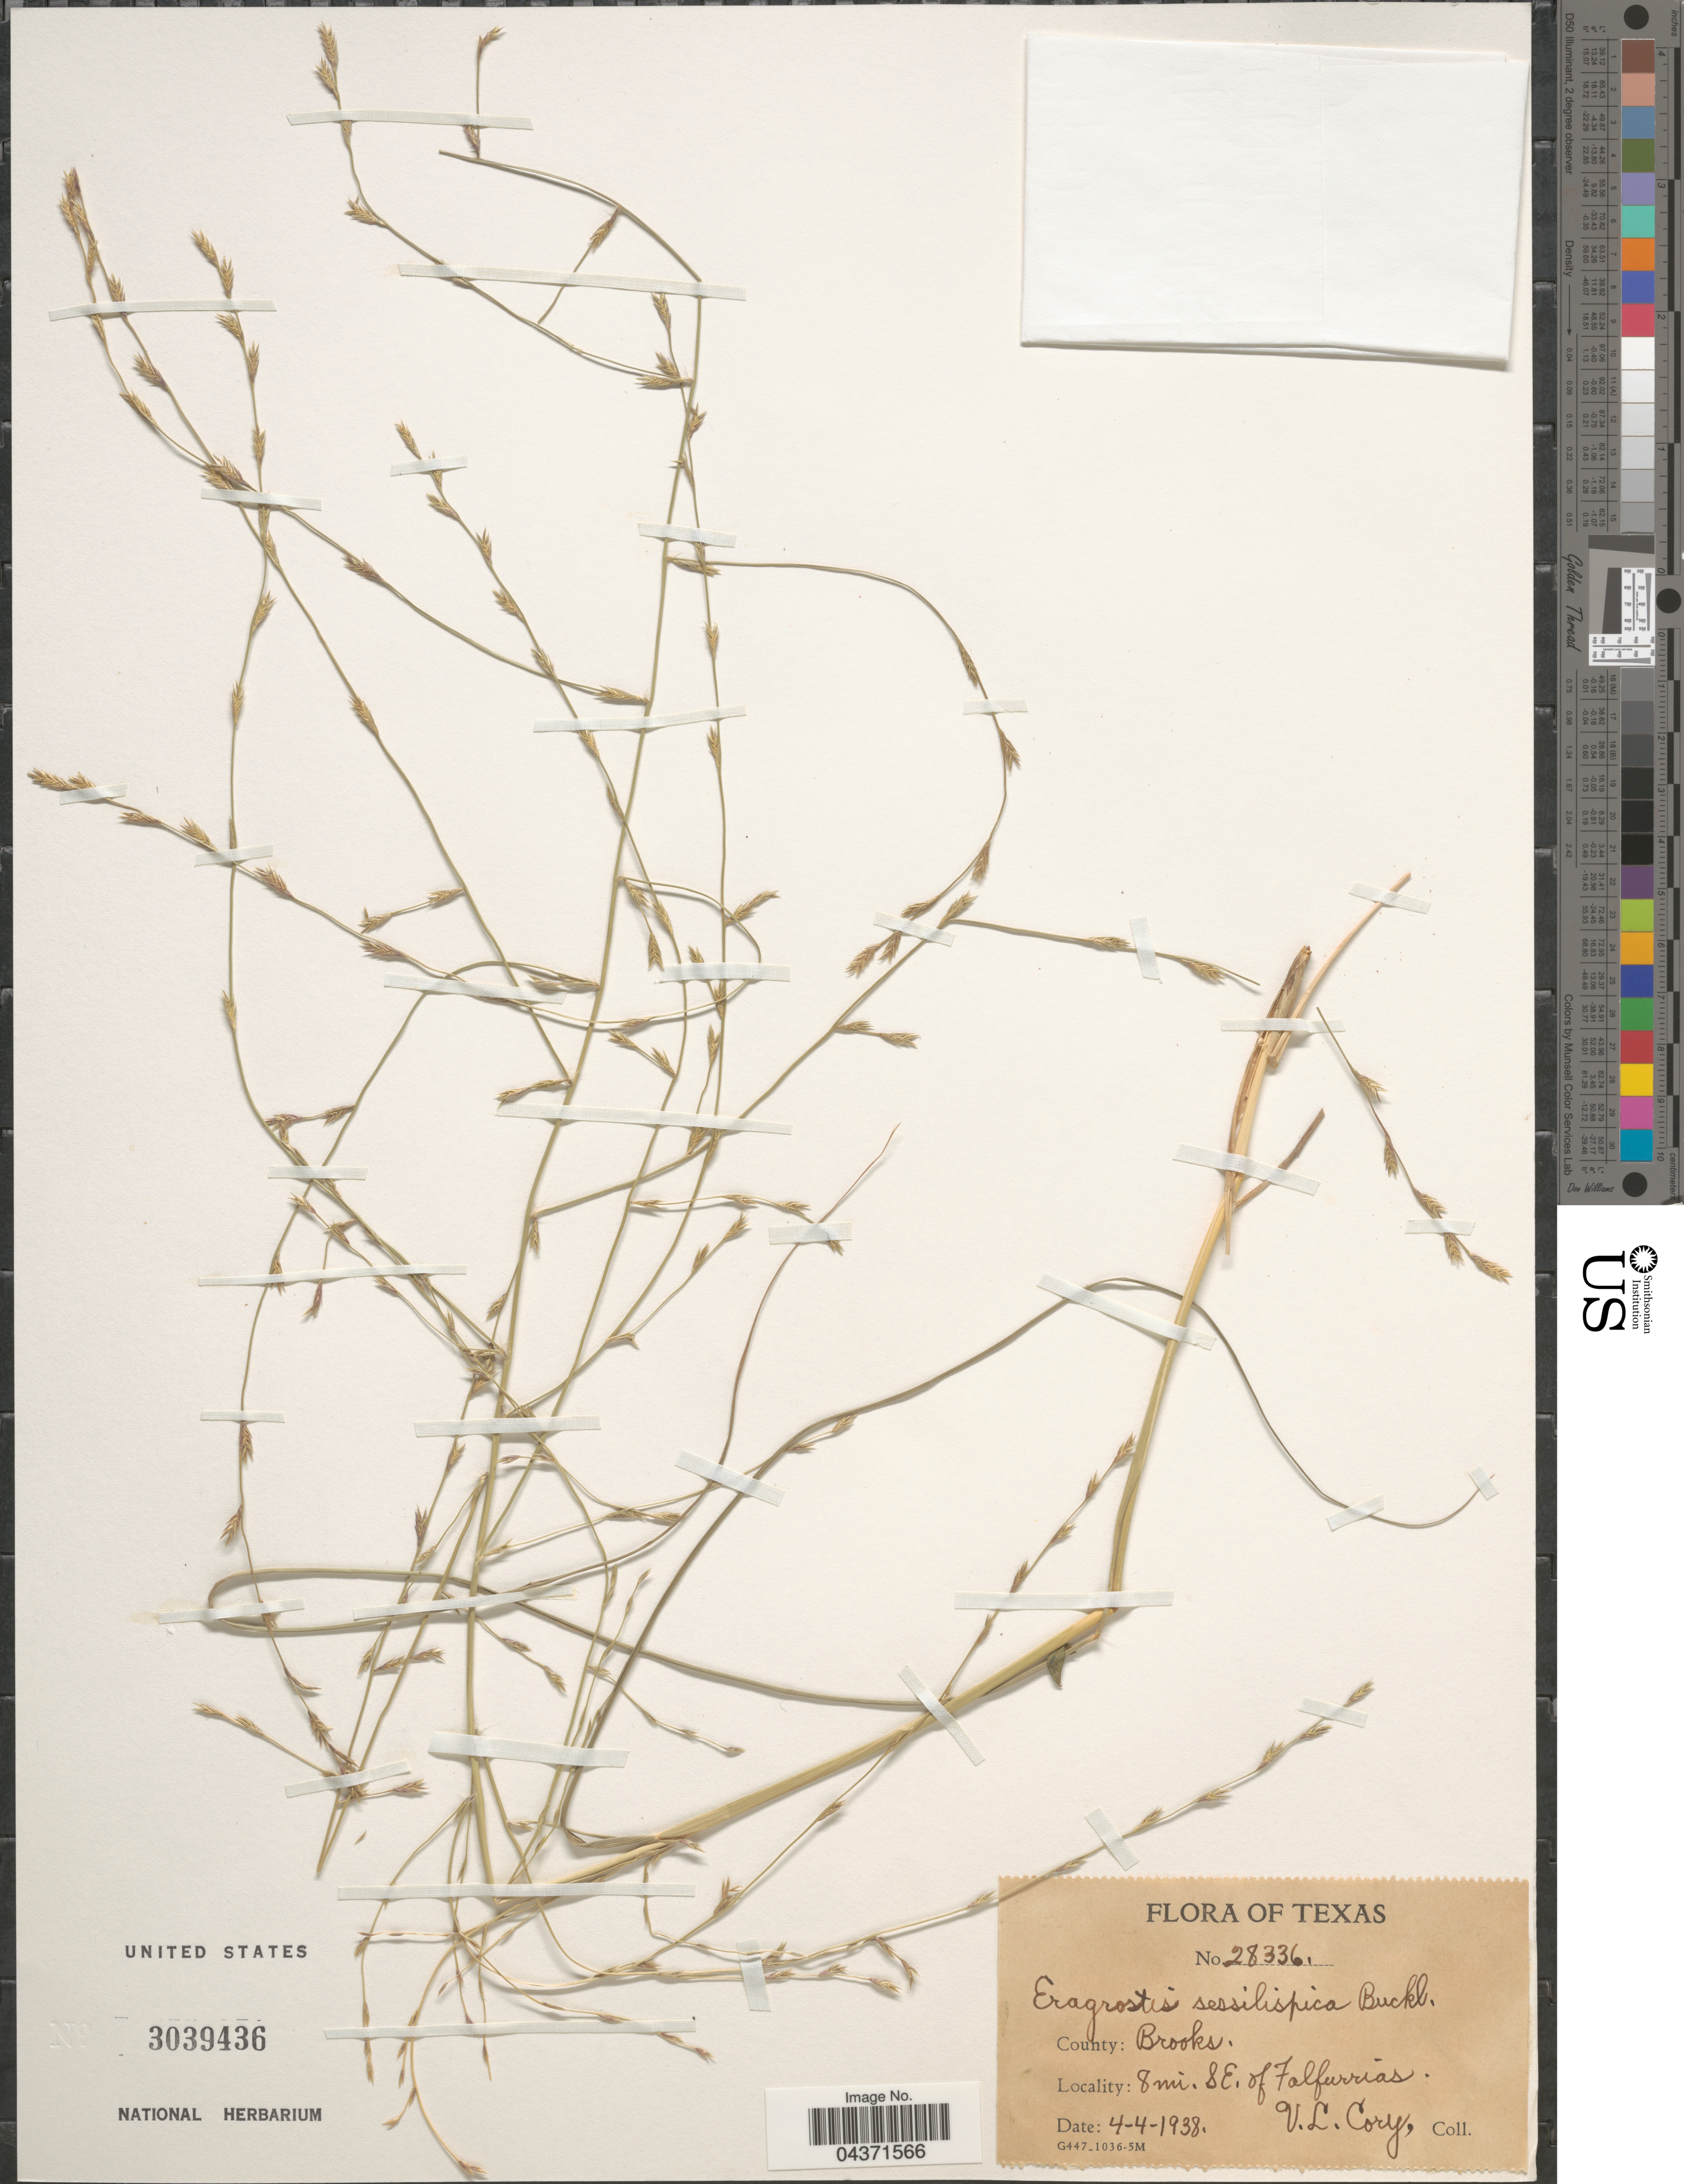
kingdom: Plantae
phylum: Tracheophyta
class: Liliopsida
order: Poales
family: Poaceae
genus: Eragrostis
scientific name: Eragrostis sessilispica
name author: Buckley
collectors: V. Cory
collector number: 28336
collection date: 1938-04-04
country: United States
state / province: Texas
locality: County: Brooks. 8 mi. SE. of Falfurrias.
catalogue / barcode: US 3039436